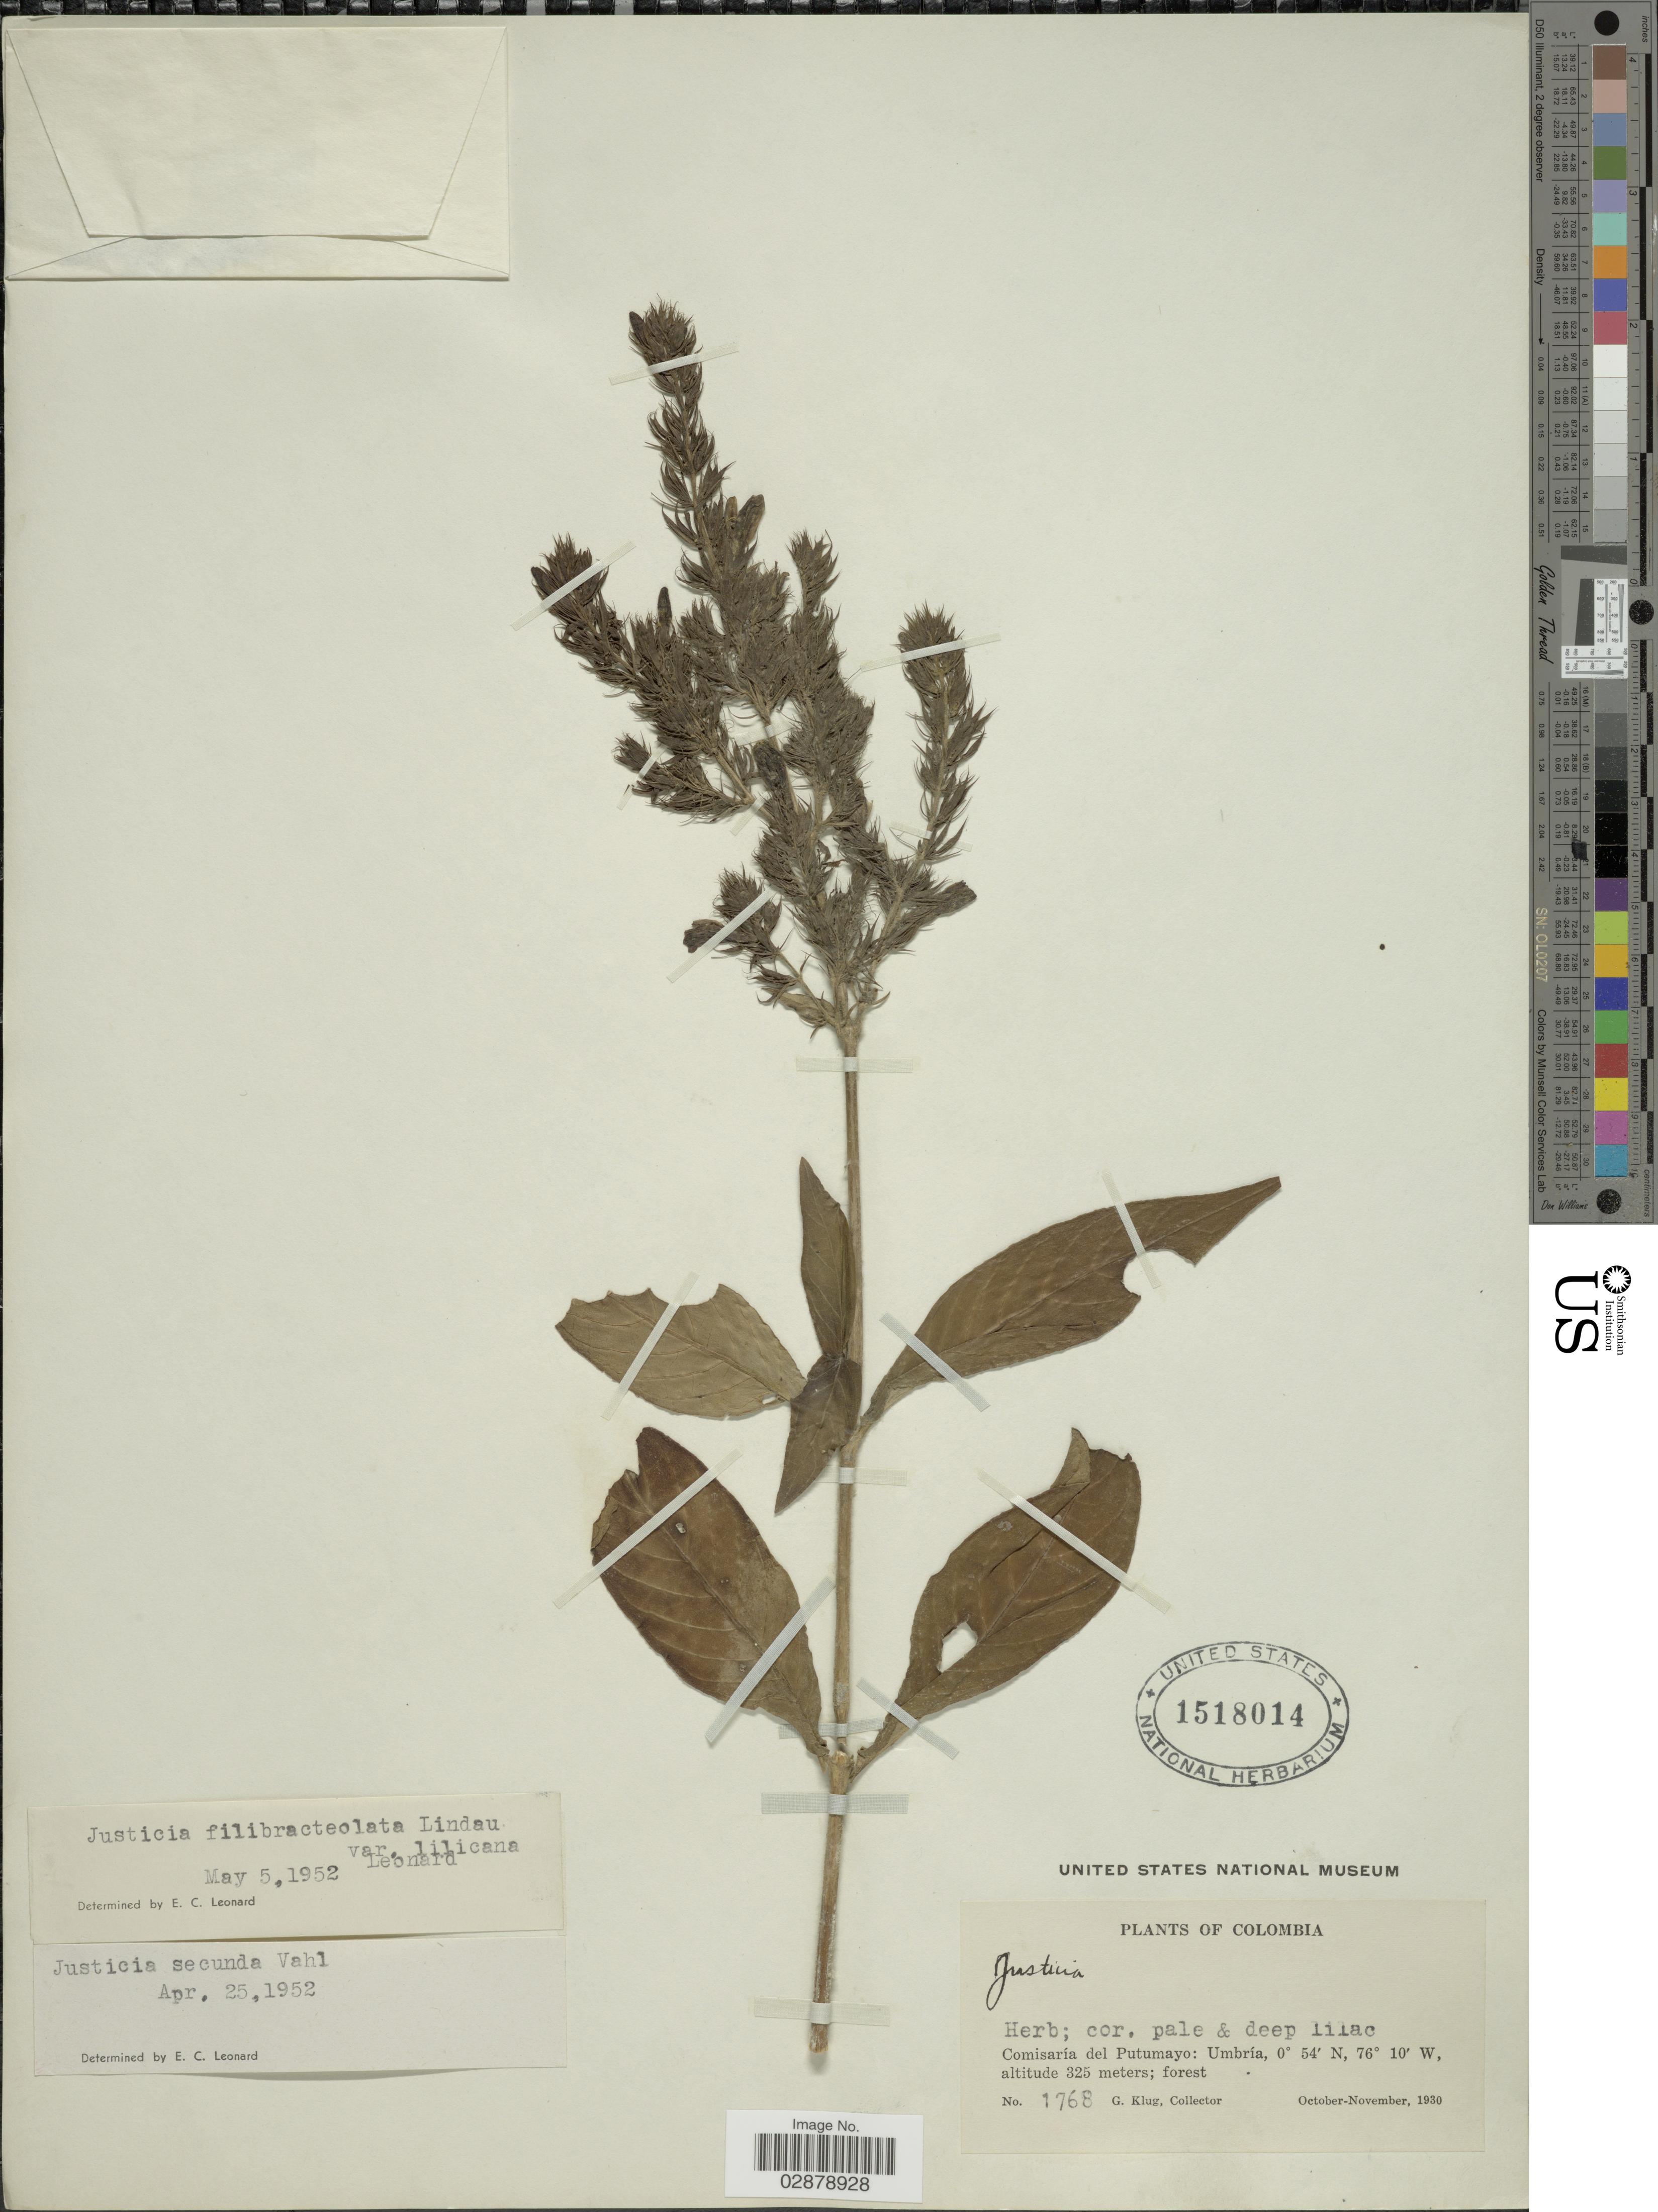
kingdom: Plantae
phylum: Tracheophyta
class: Magnoliopsida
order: Lamiales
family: Acanthaceae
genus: Justicia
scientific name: Justicia filibracteolata var. lilacina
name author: Leonard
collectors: G. Klug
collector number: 1768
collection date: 1930-10/1930-11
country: Colombia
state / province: Putumayo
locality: Comisaría del Putumayo: Umbría.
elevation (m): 325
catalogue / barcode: US 1518014